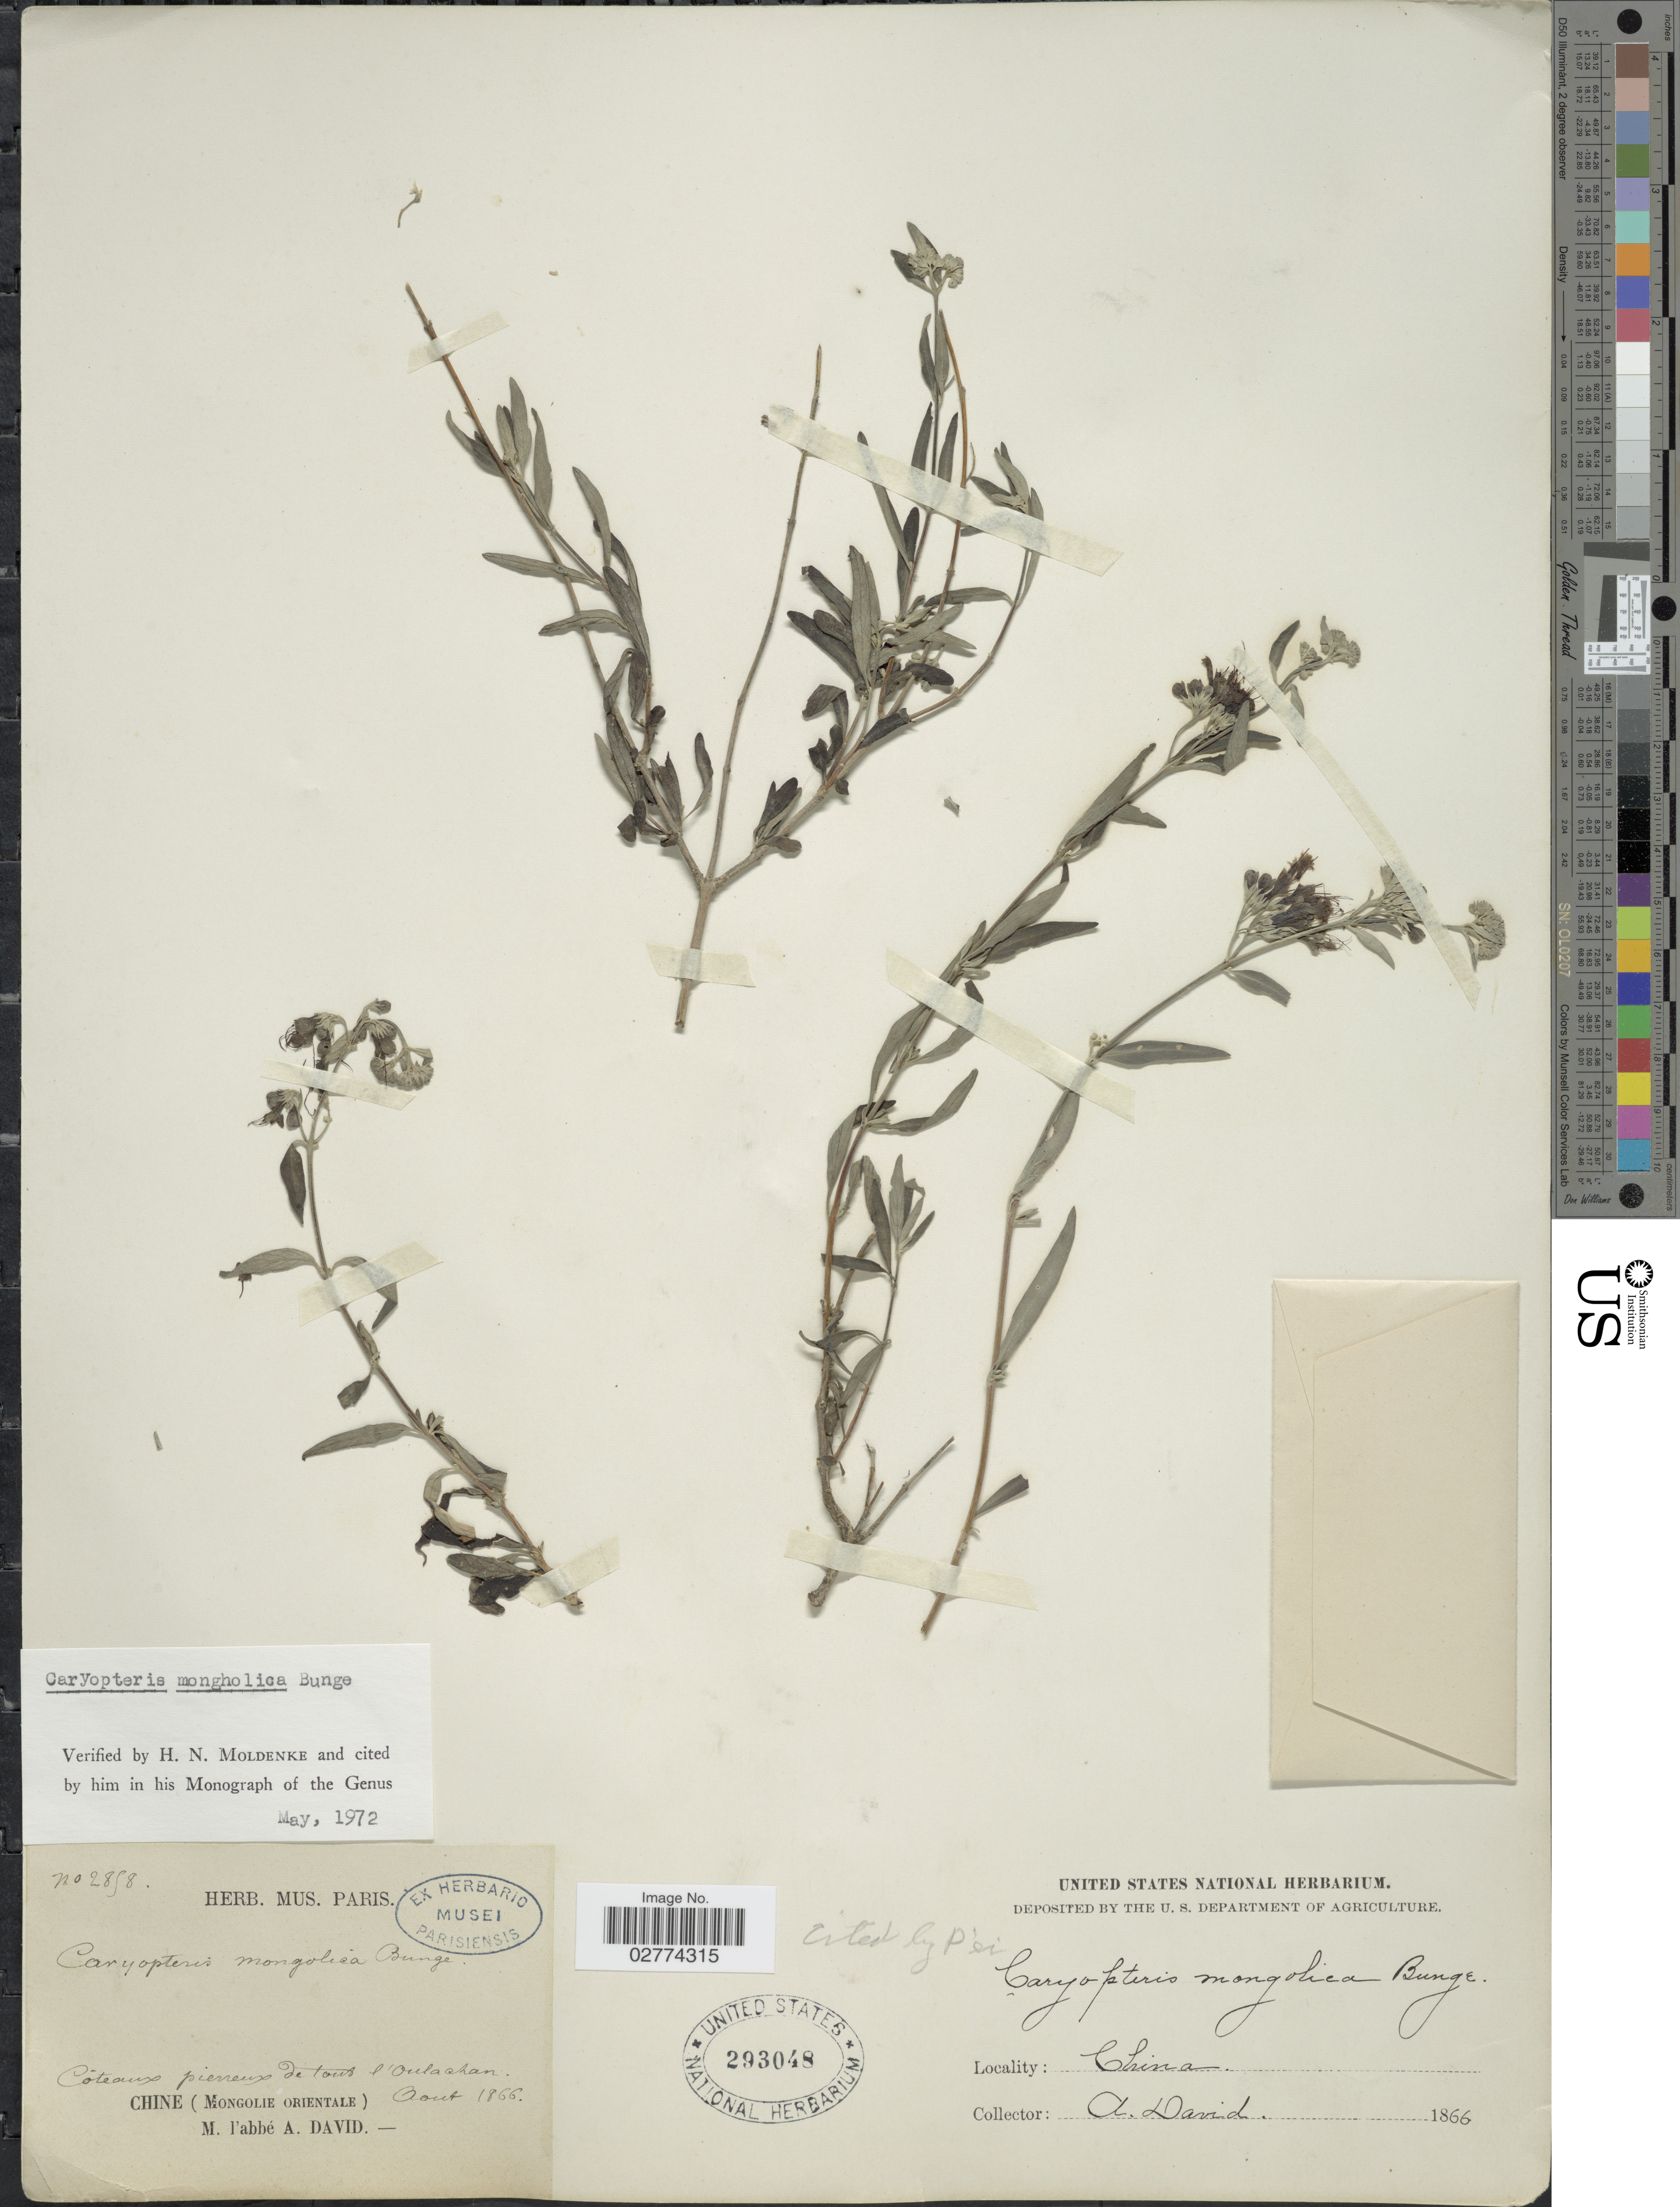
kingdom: Plantae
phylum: Tracheophyta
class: Magnoliopsida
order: Lamiales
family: Lamiaceae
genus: Caryopteris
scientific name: Caryopteris mongholica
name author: Bunge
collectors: A. J. P. David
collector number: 2858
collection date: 1866-08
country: China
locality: Côteaux pierreux de tous l'Oulashan. (Mongolie Orientale). [interpreted]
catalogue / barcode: US 293048